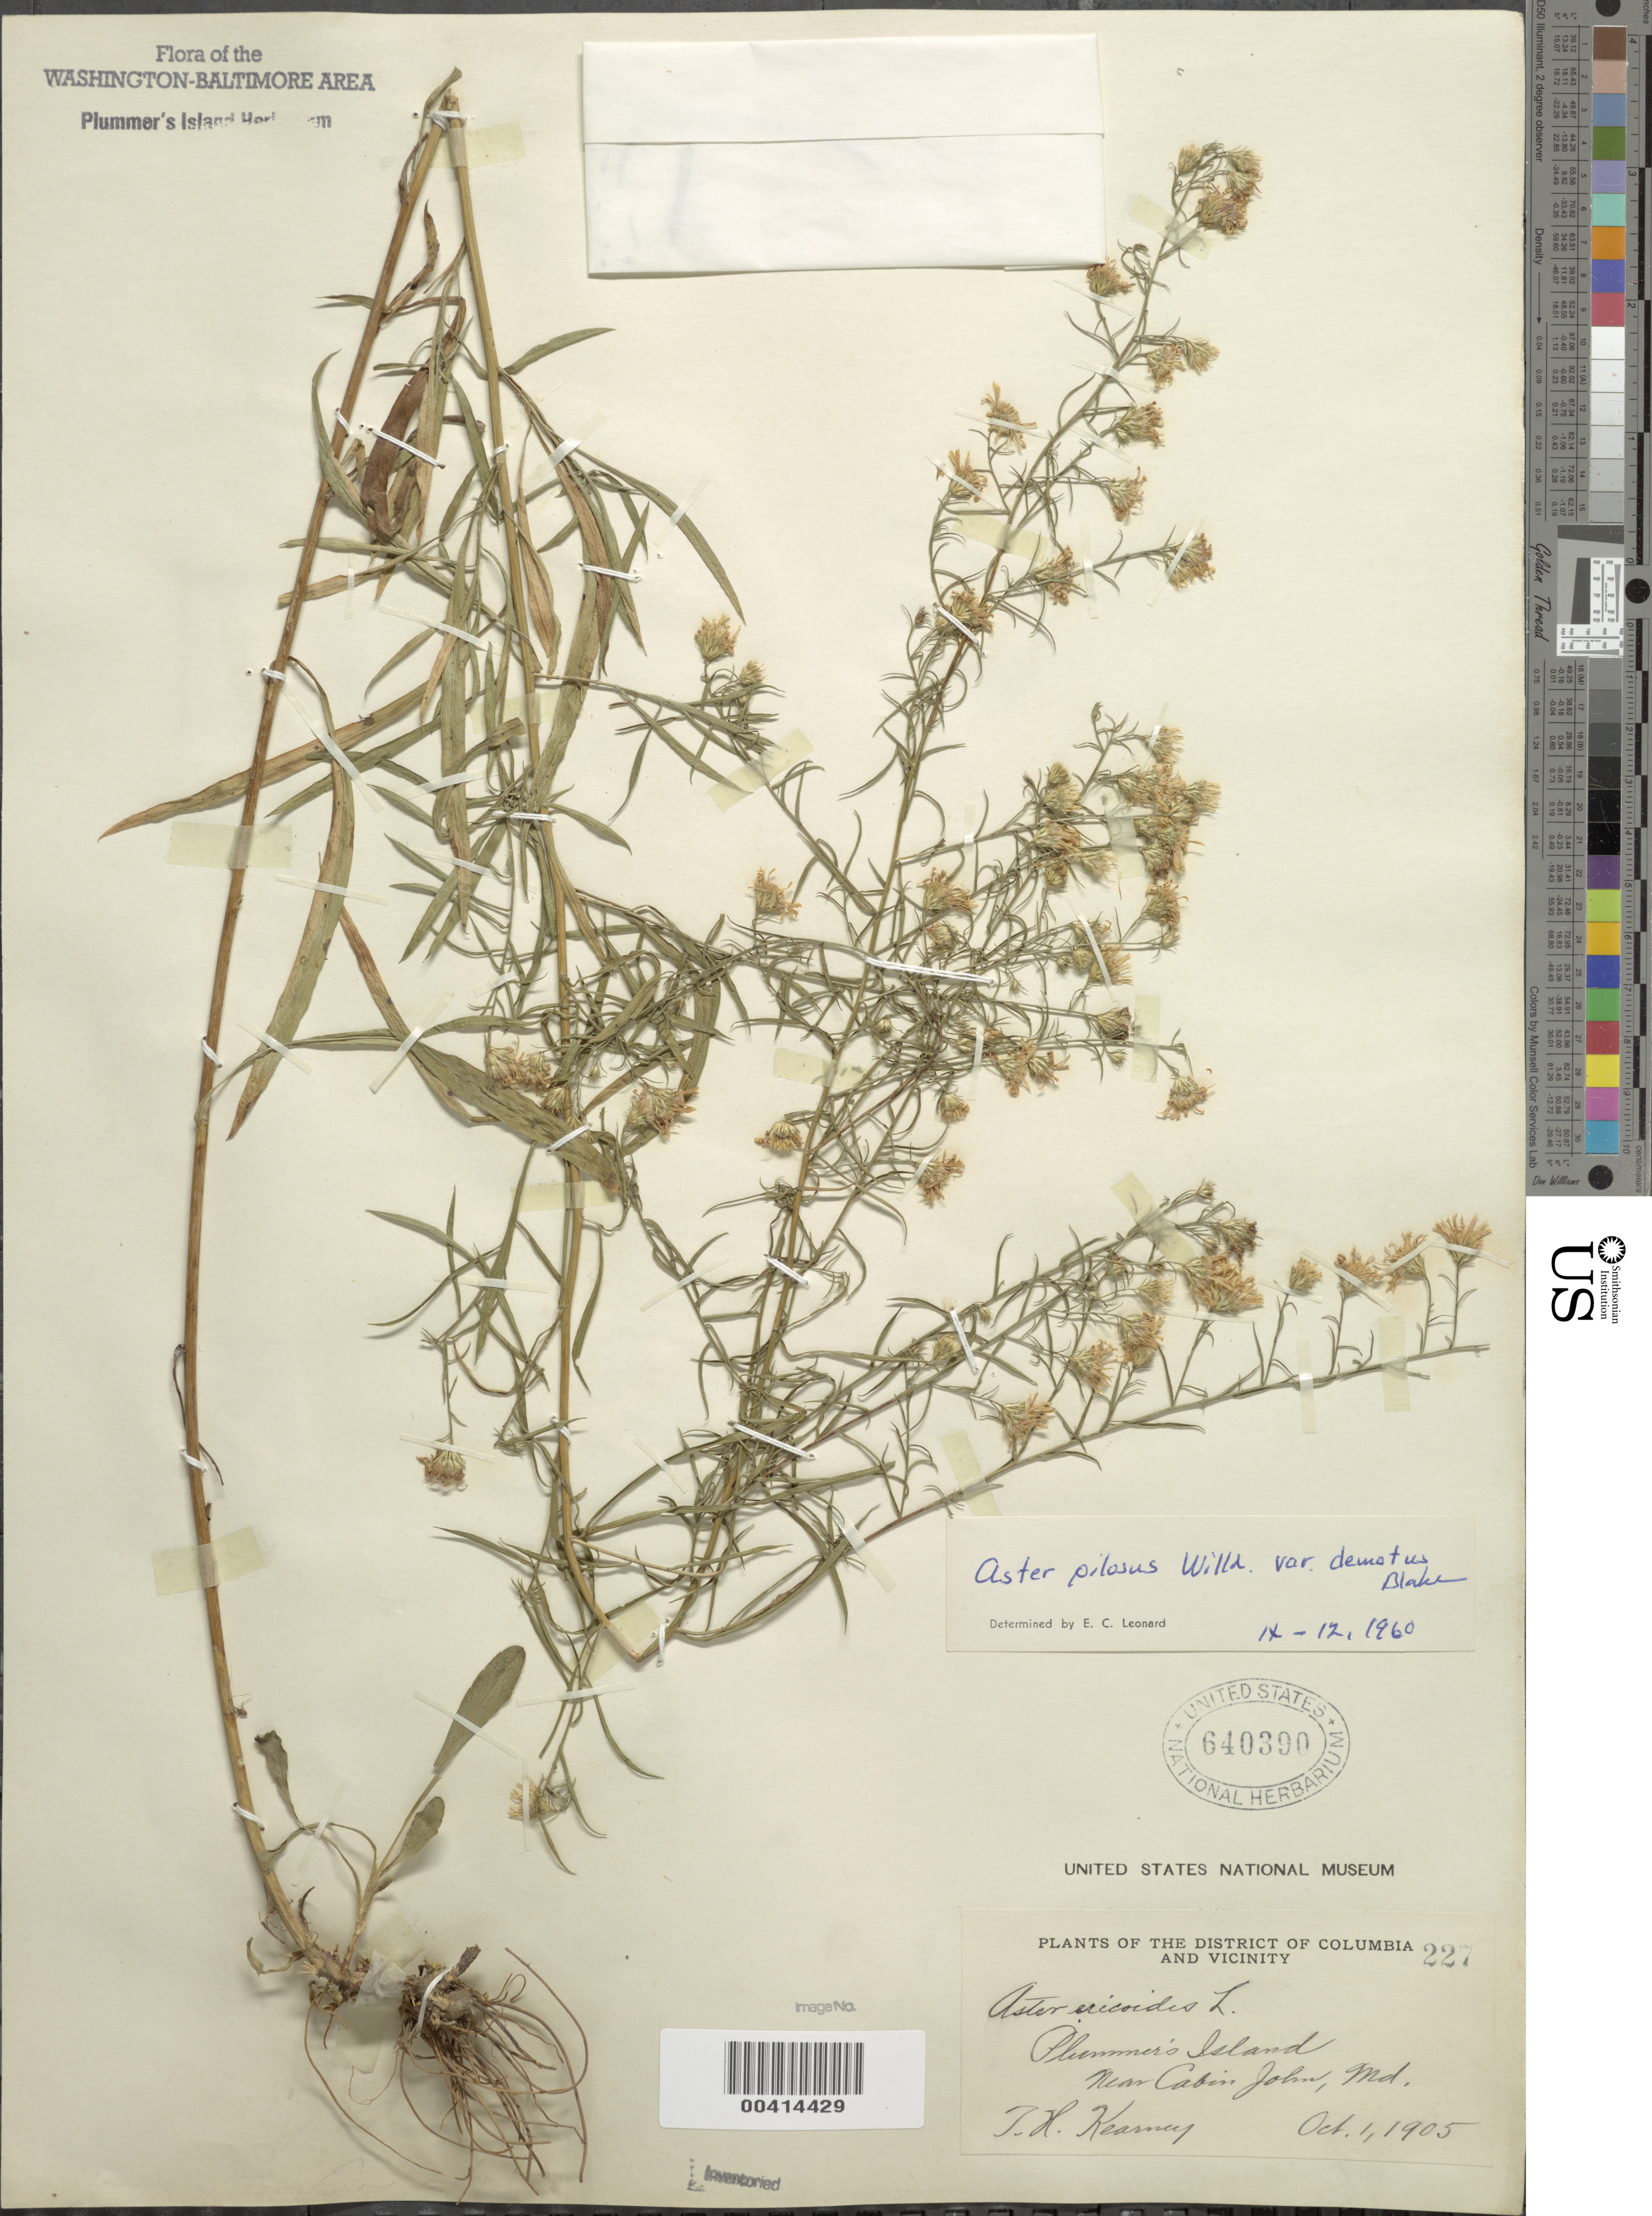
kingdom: Plantae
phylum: Tracheophyta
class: Magnoliopsida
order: Asterales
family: Asteraceae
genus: Symphyotrichum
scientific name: Symphyotrichum pilosum var. pringlei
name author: (A. Gray) G.L. Nesom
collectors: T. H. Kearney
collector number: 227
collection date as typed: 01 Oct 1905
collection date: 1905-10-01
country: United States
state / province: Maryland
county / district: Montgomery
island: Plummers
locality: Plummer's Island C. & O. Canal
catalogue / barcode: US 640390